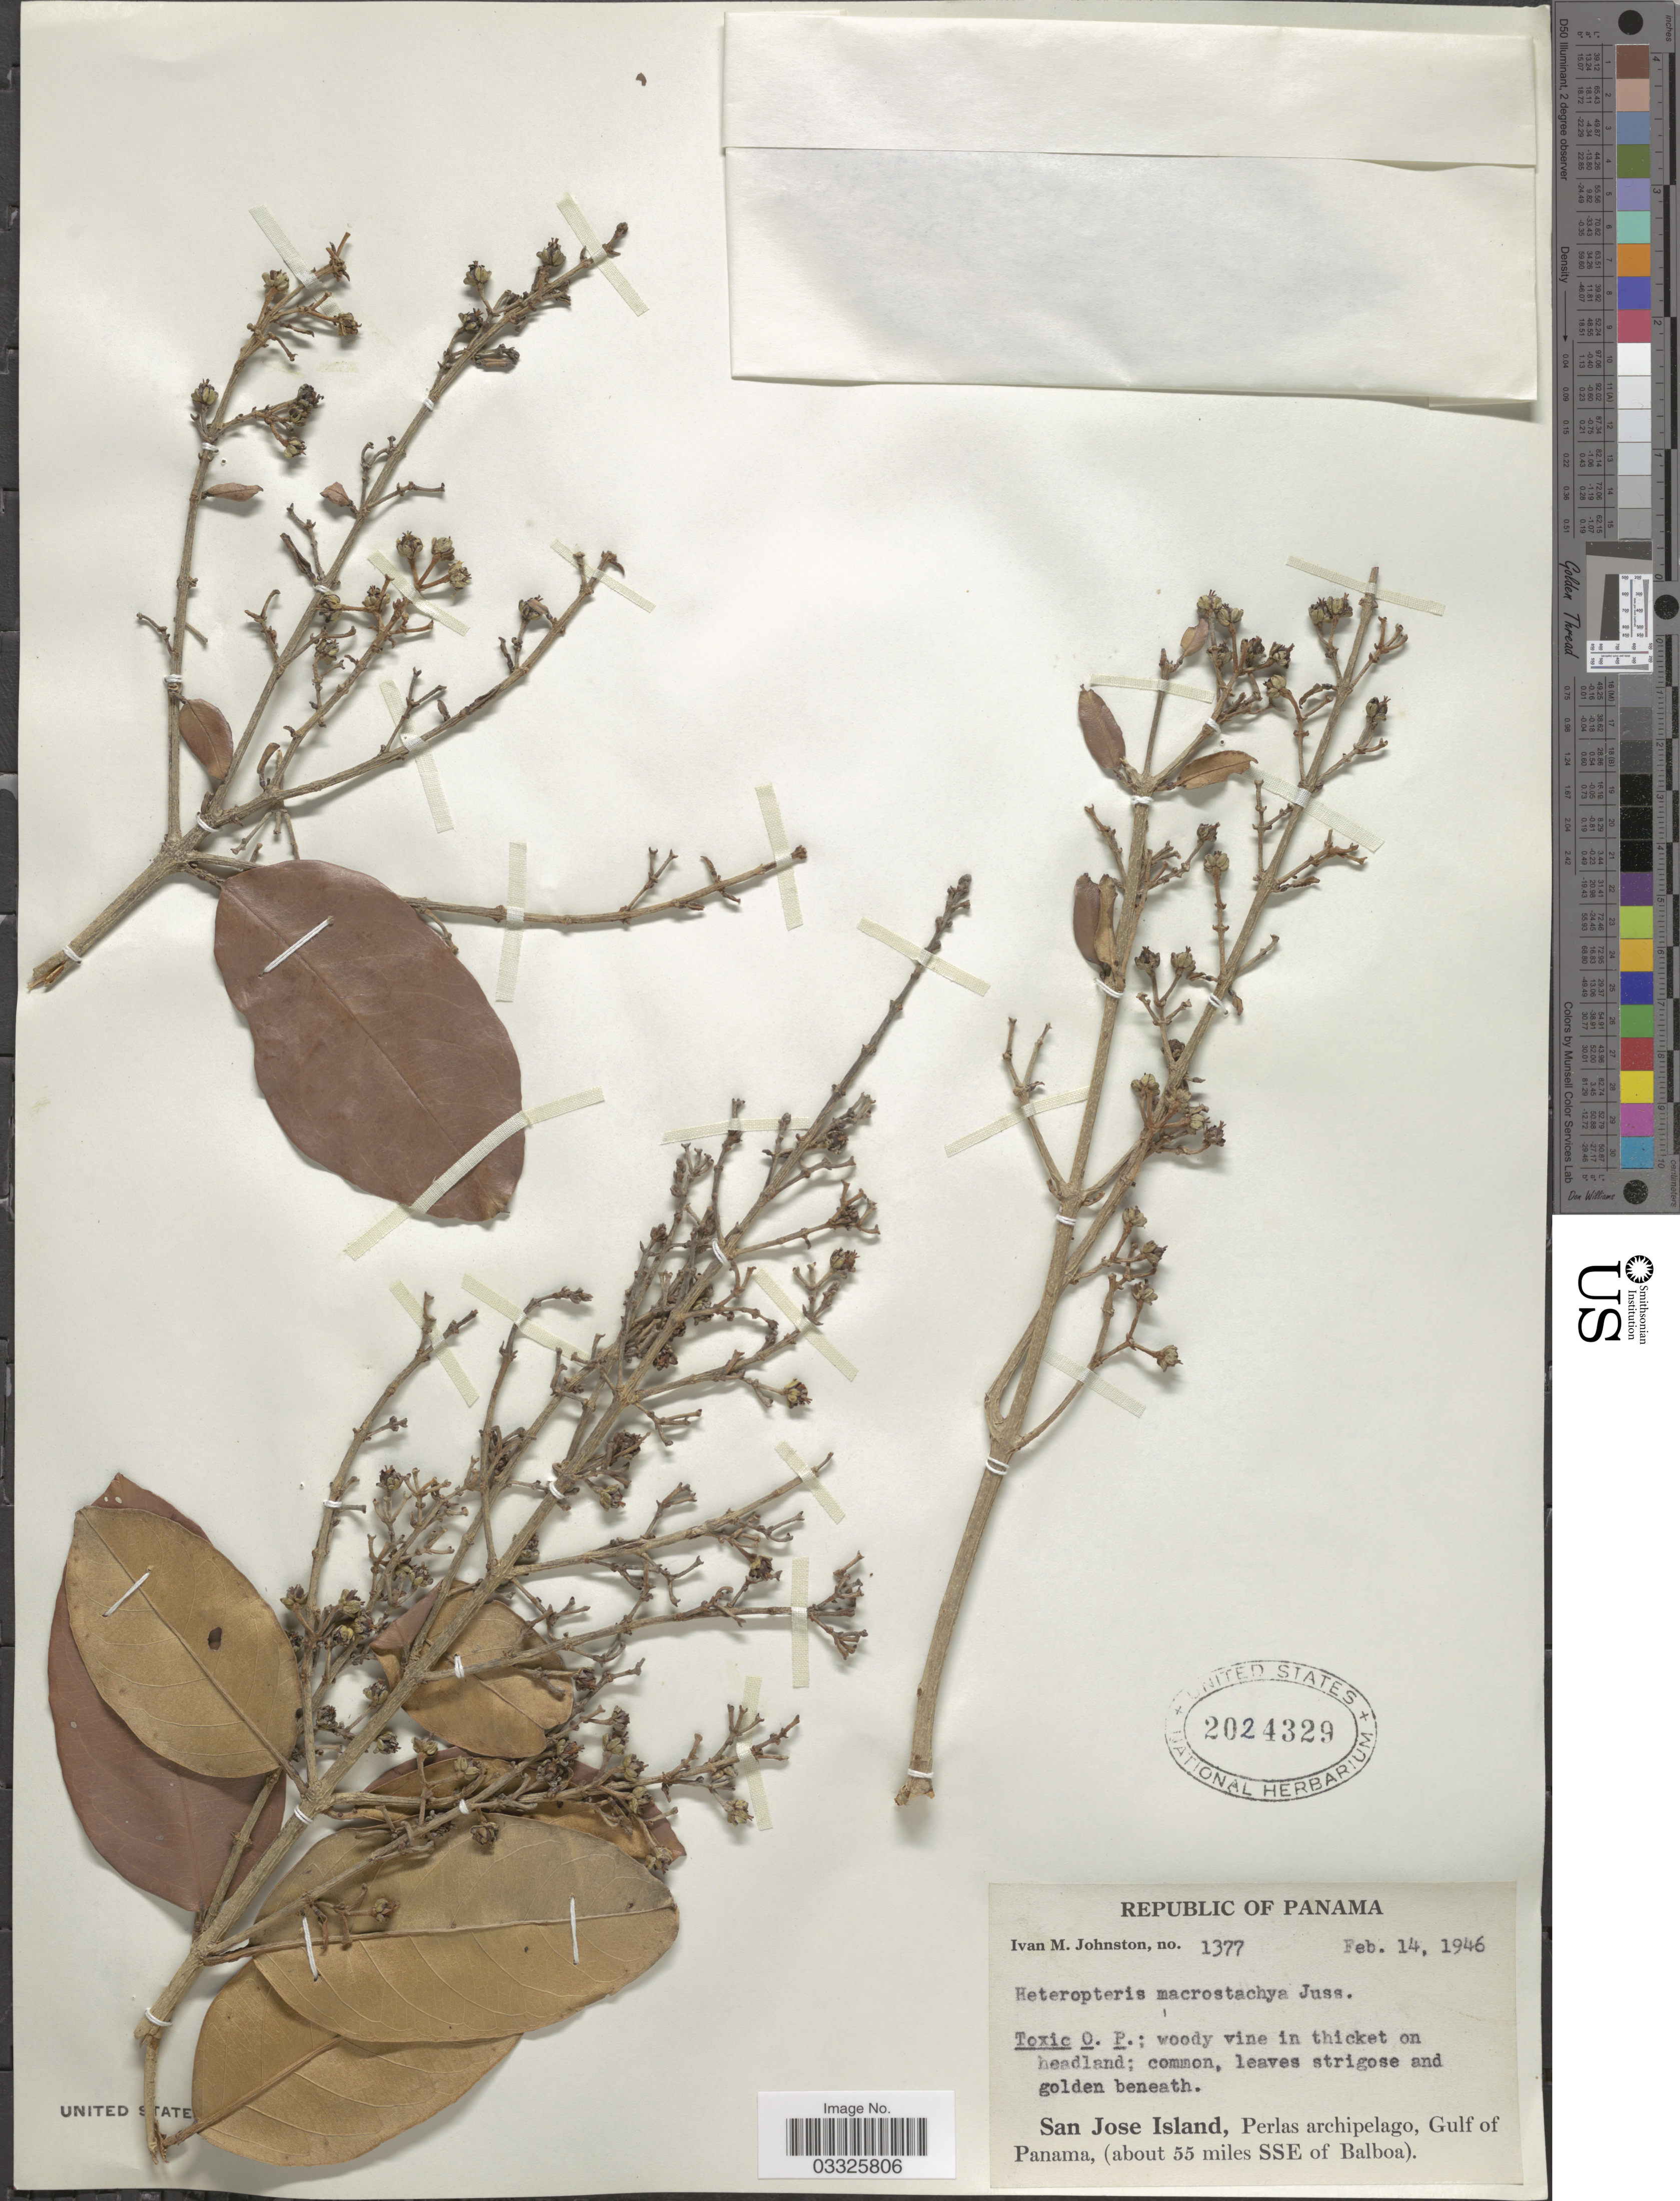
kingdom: Plantae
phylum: Tracheophyta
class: Magnoliopsida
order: Malpighiales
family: Malpighiaceae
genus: Heteropterys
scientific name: Heteropterys macrostachya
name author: A. Juss.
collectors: I.M. Johnston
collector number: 1377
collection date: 1946-02-14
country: Panama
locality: San Jose Island, Perlas archipelago, Gulf of Panama, (about 55 miles SSE of Balboa).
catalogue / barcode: US 2024329